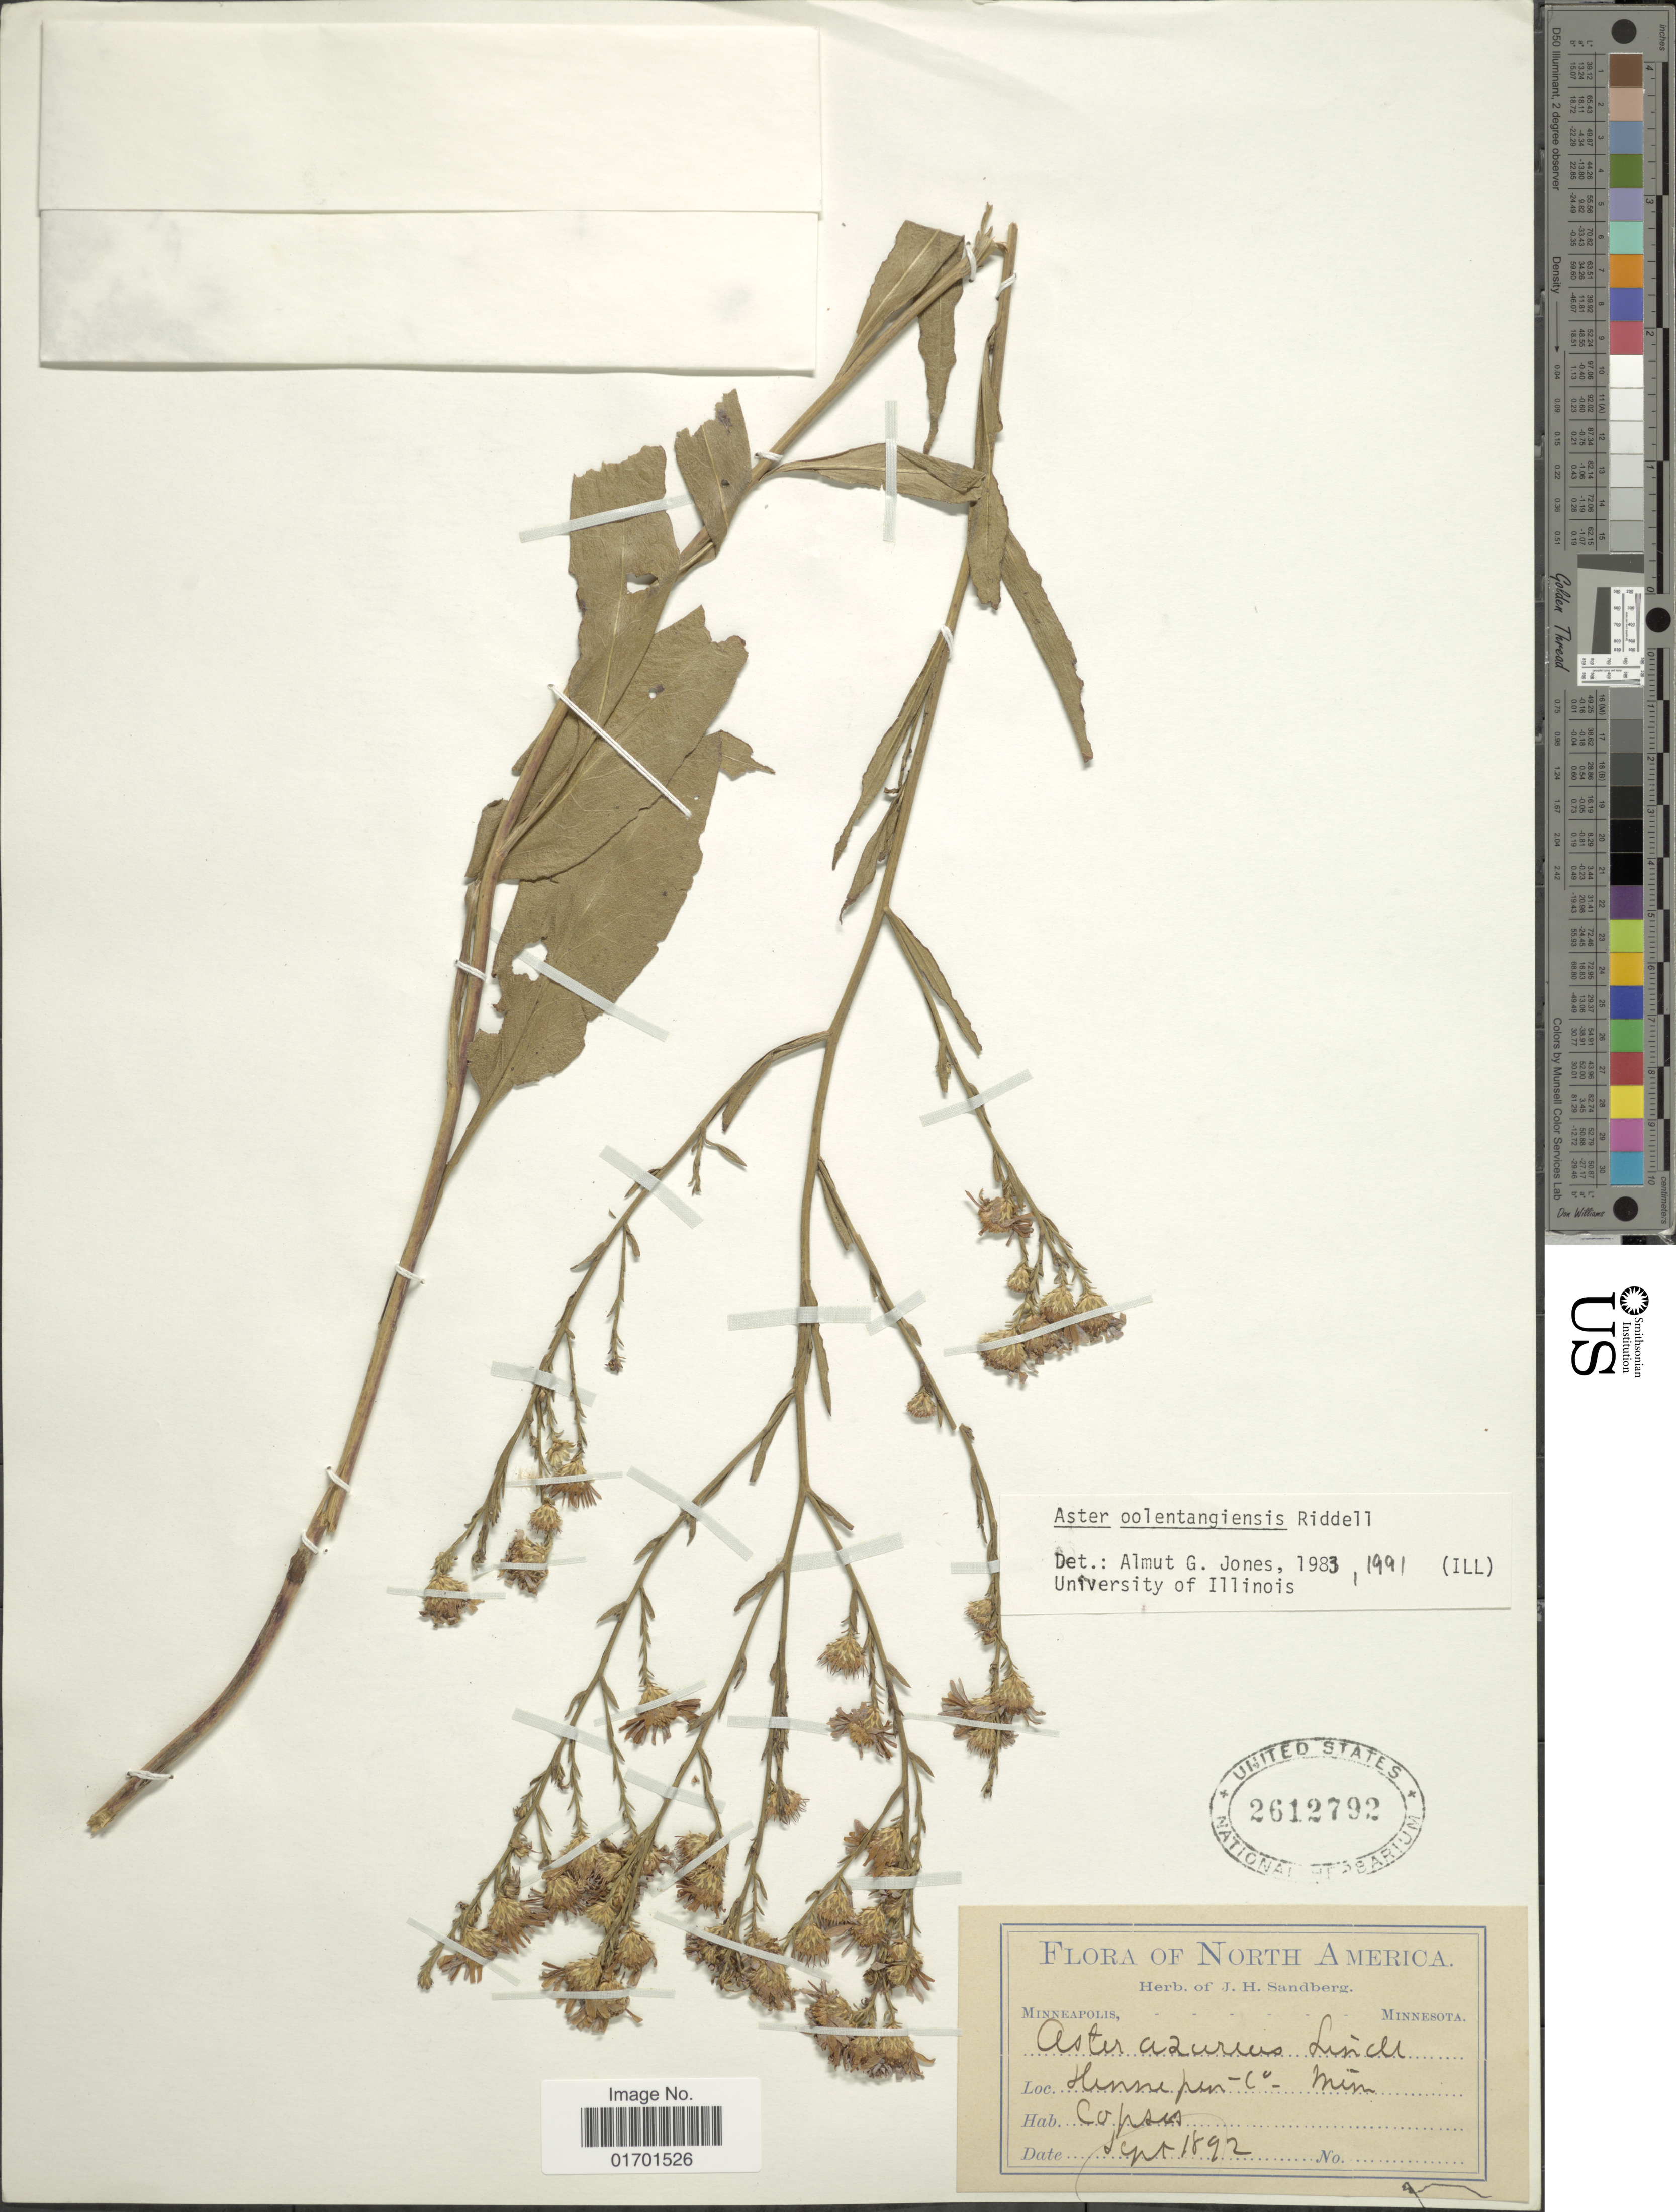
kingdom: Plantae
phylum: Tracheophyta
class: Magnoliopsida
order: Asterales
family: Asteraceae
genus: Symphyotrichum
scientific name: Symphyotrichum oolentangiense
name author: (Riddell) G.L. Nesom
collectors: ex. herb. J. H. Sandberg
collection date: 1892-09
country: United States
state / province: Minnesota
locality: Hennepin Co.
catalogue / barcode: US 2612792